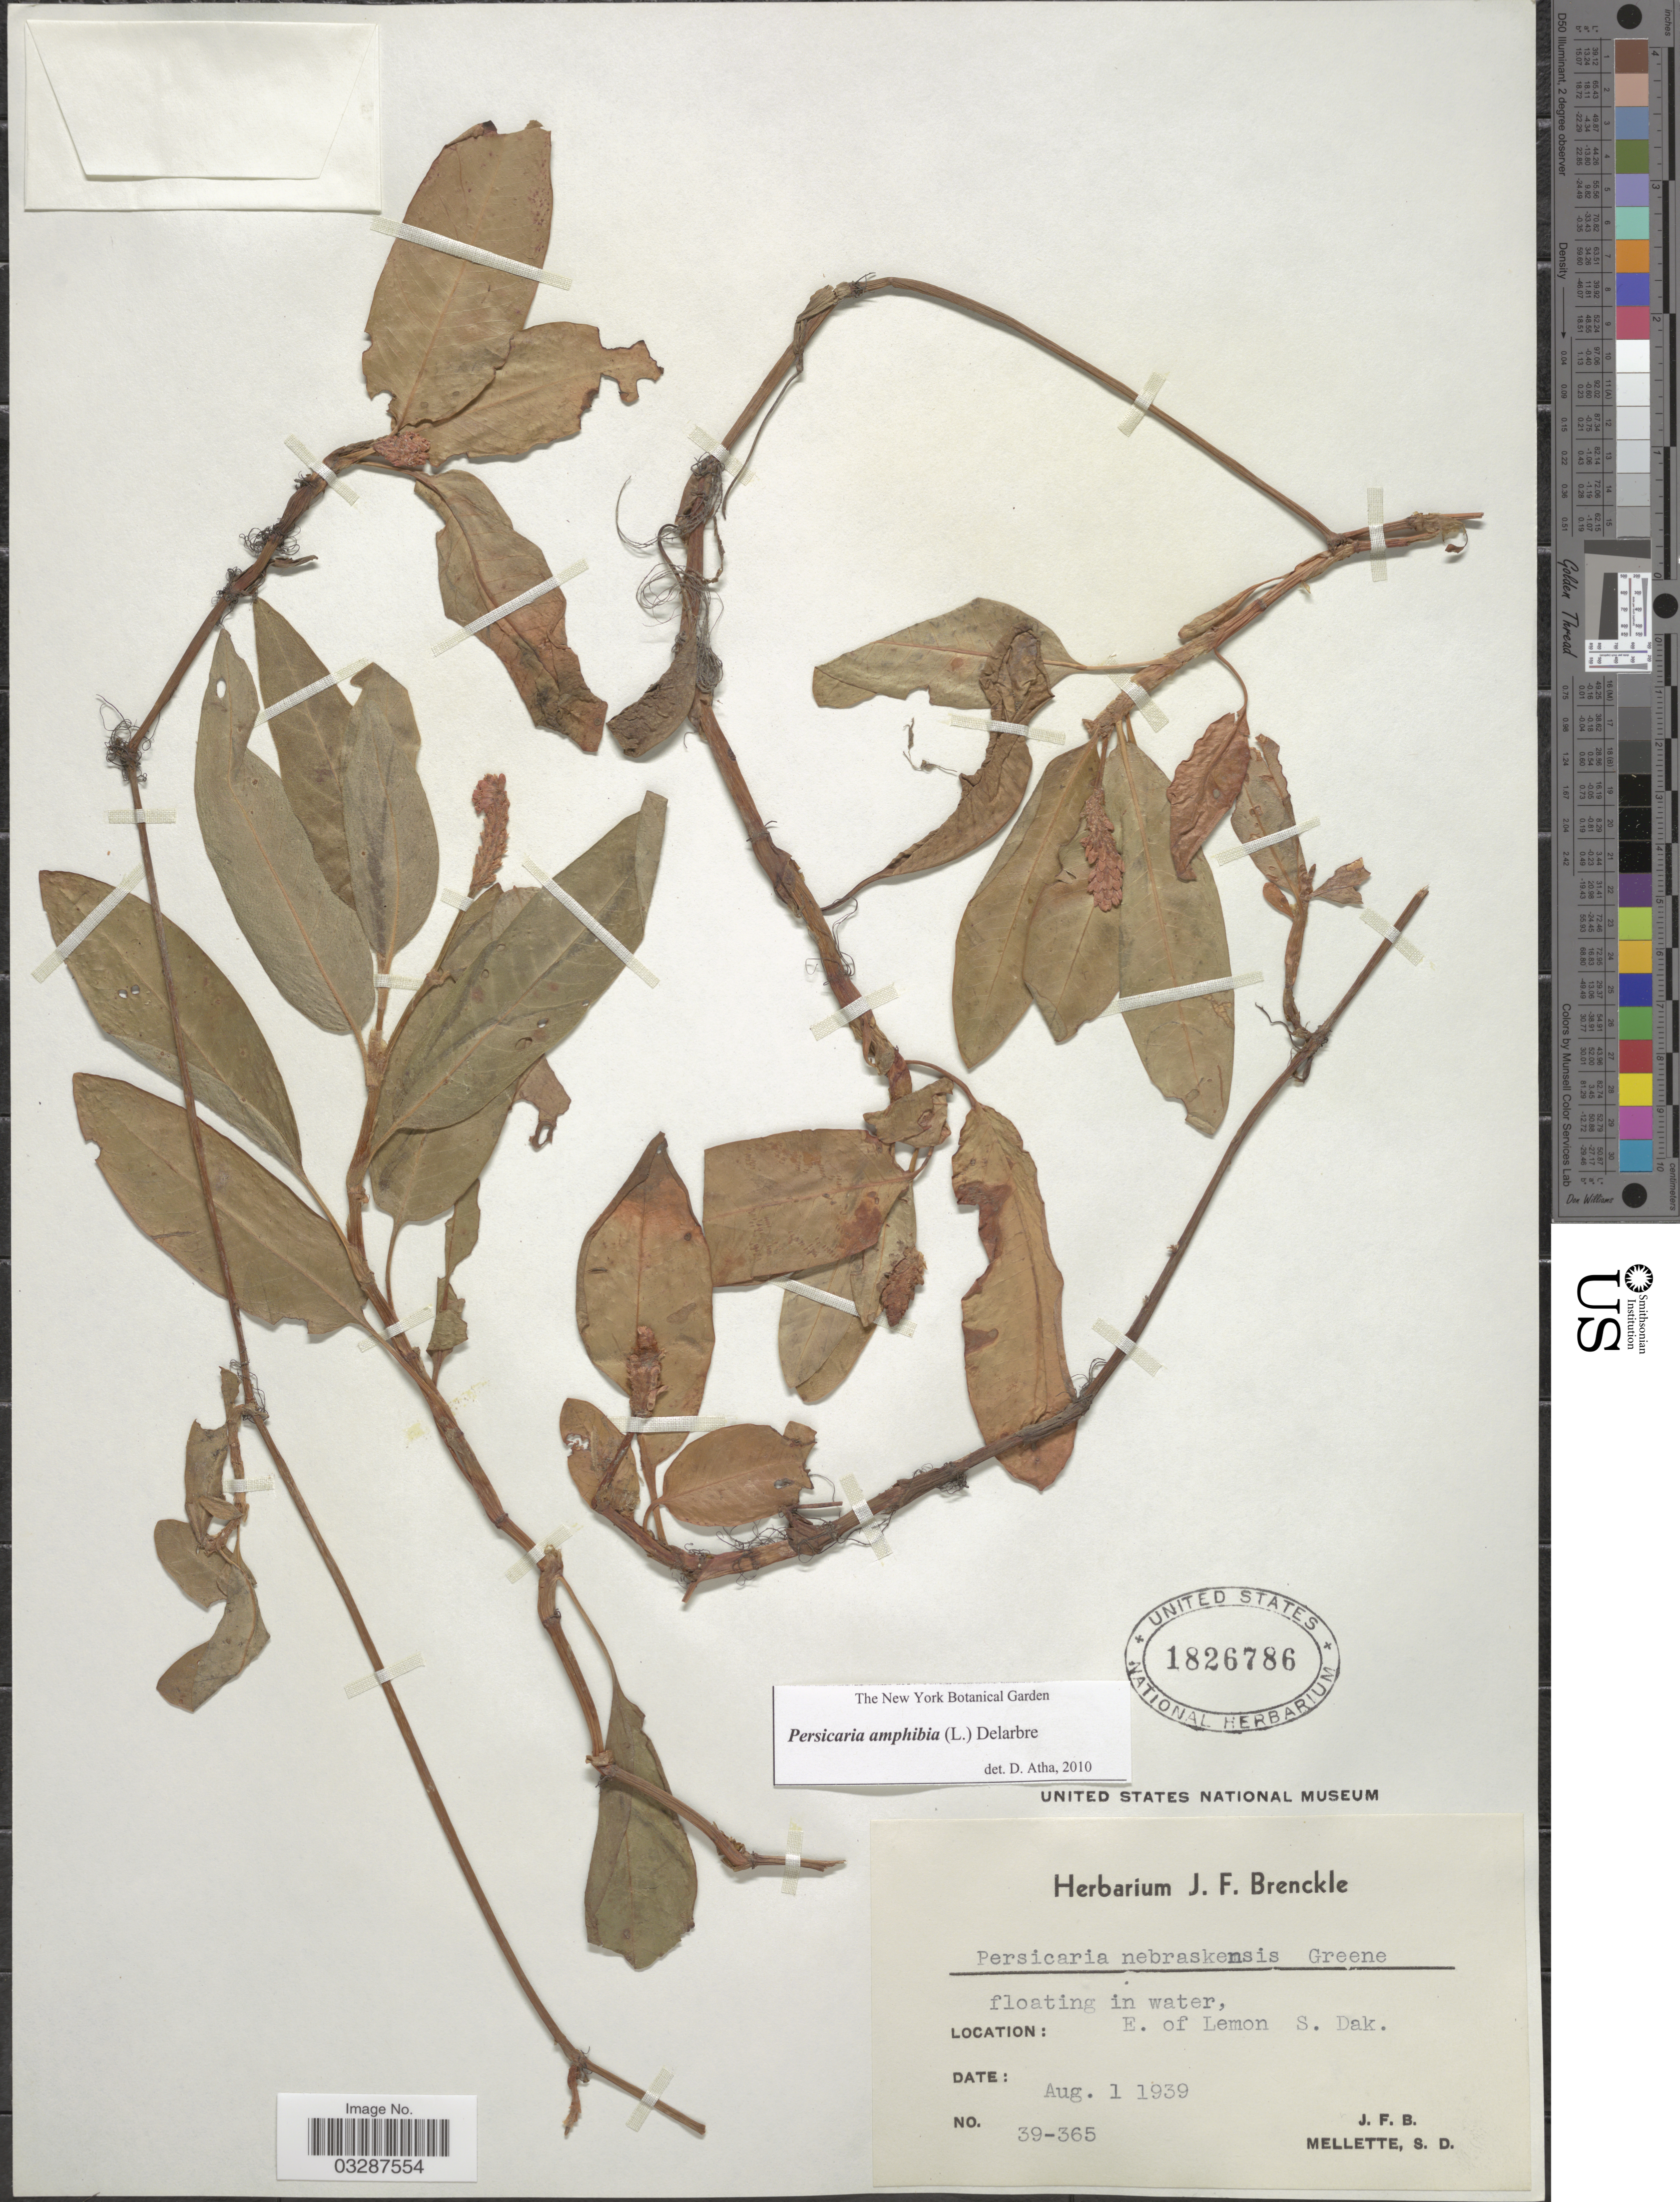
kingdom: Plantae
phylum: Tracheophyta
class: Magnoliopsida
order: Caryophyllales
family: Polygonaceae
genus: Persicaria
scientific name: Persicaria amphibia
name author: (L.) Delarbre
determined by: Atha, D. E.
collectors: J. Brenckle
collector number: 39-365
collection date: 1939-08-01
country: United States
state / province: South Dakota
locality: E. of Lemon.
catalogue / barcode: US 1826786